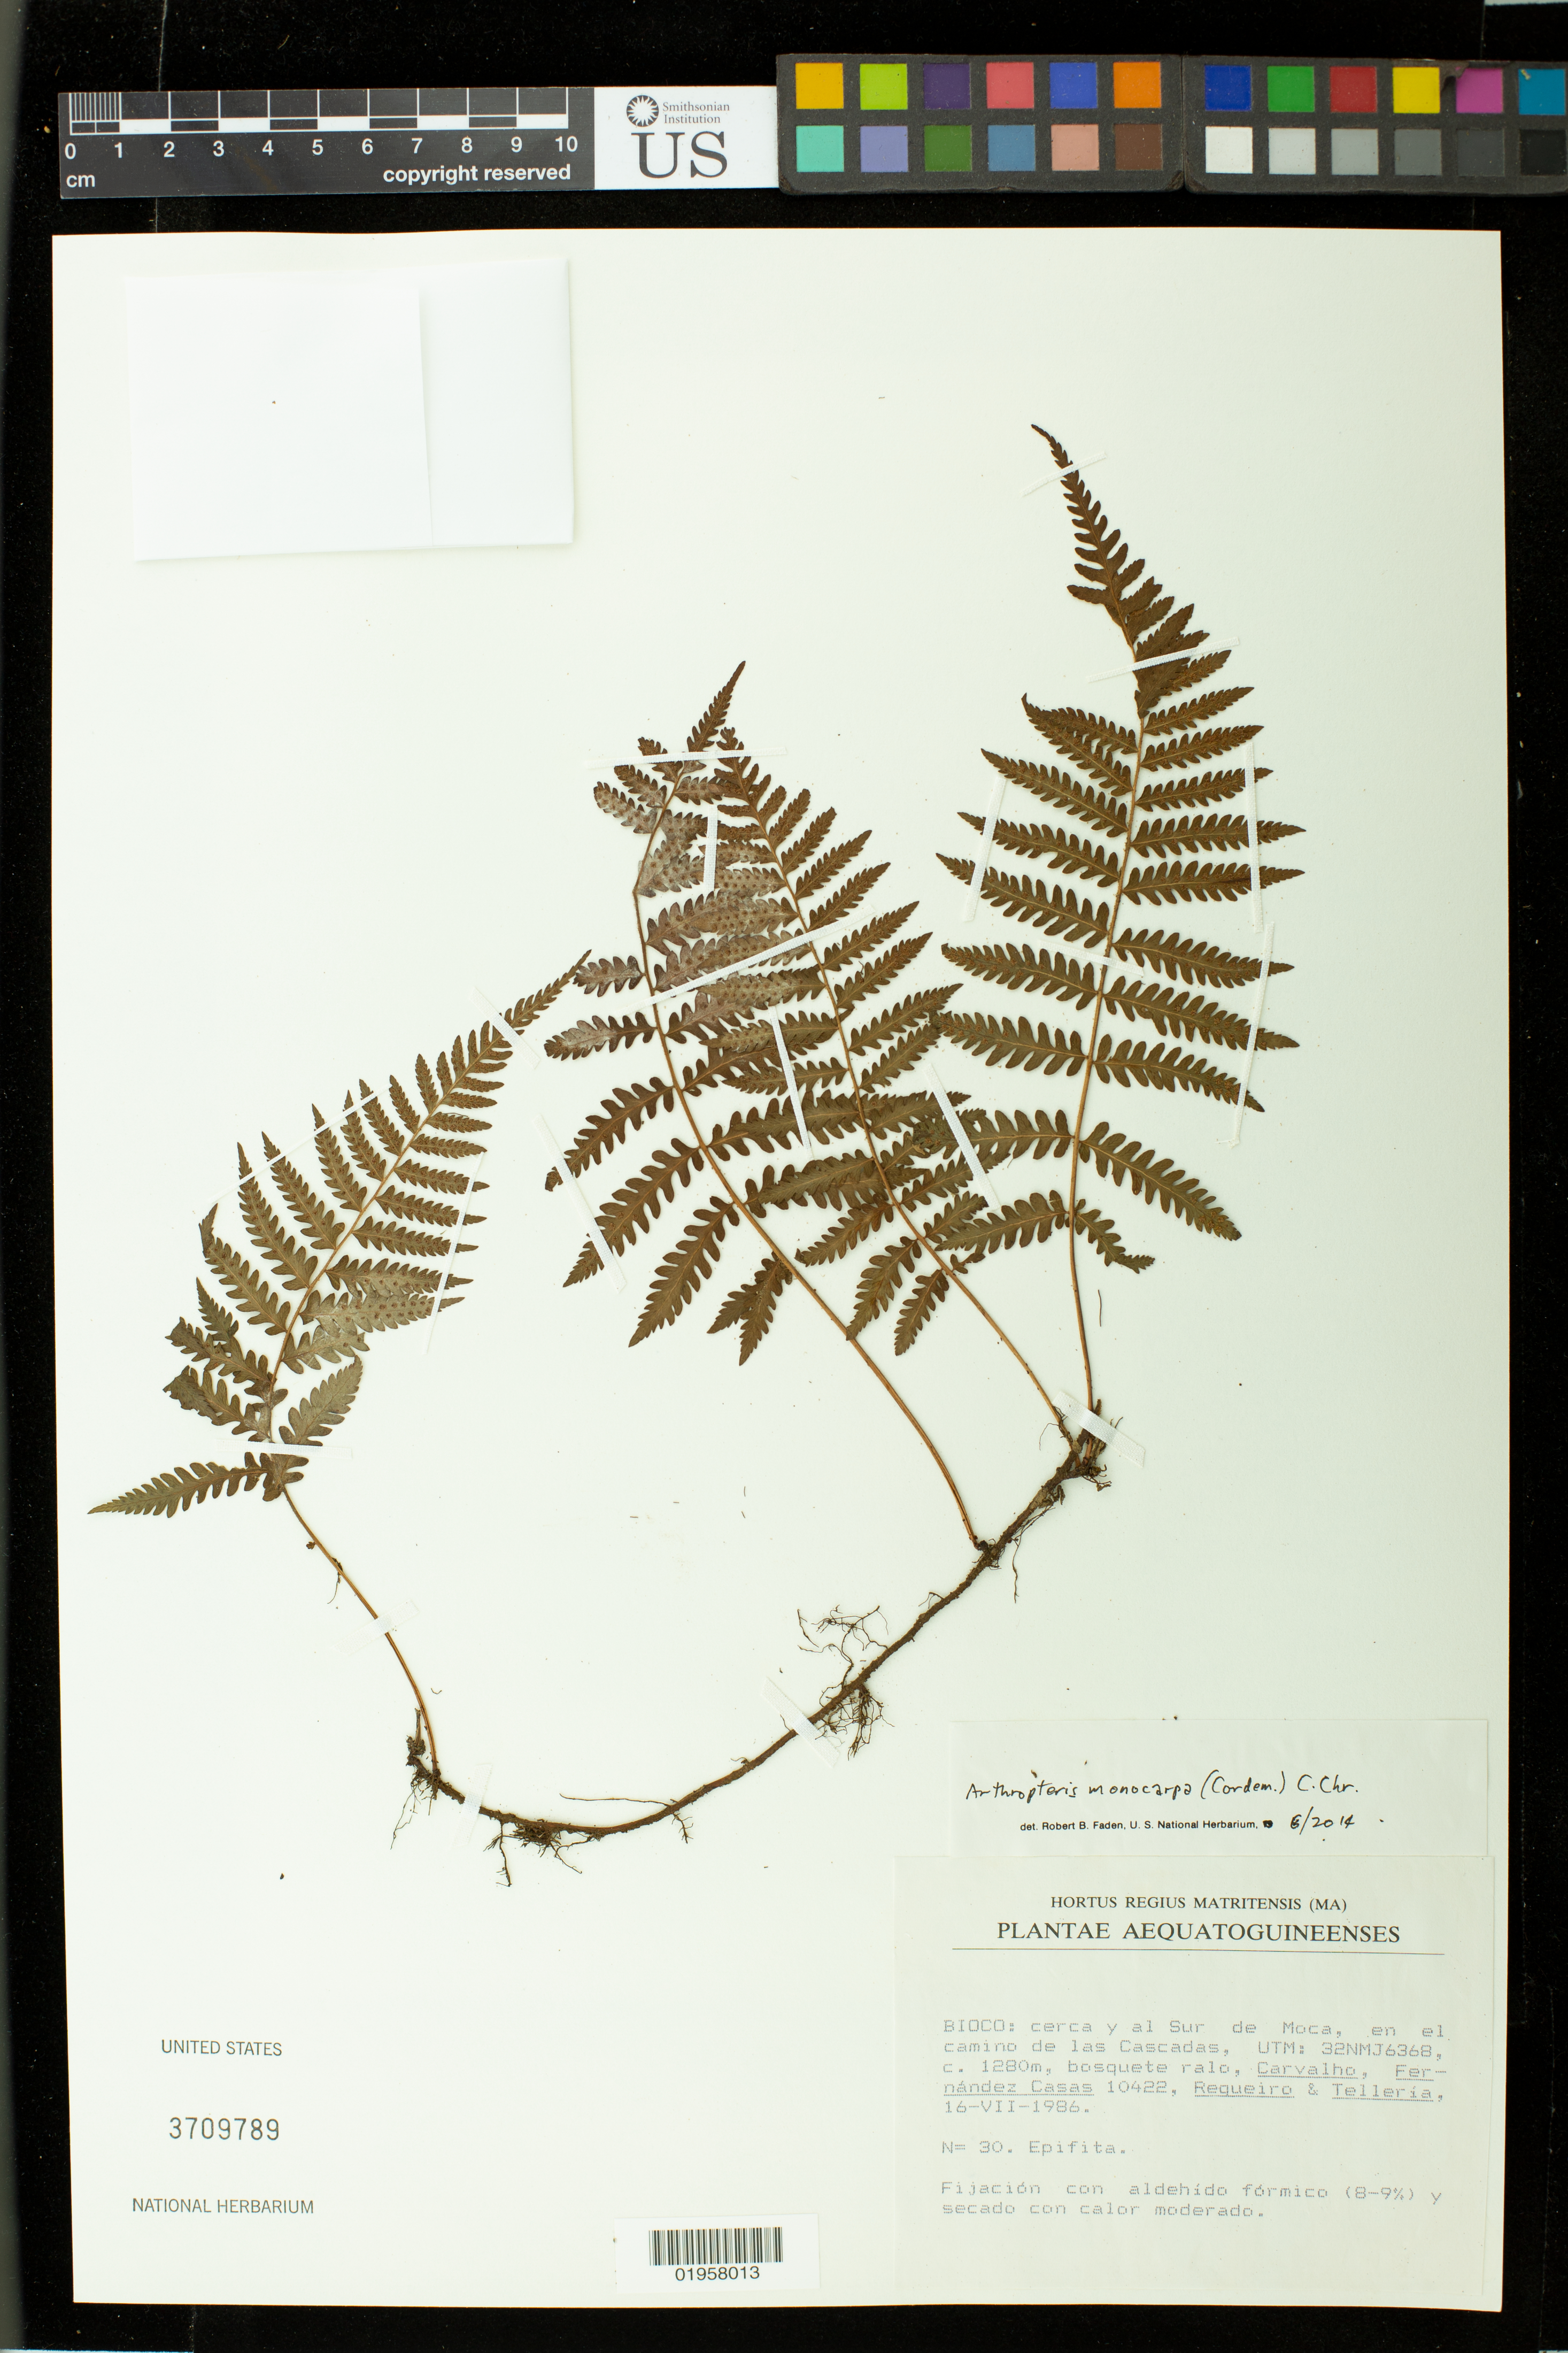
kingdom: Plantae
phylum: Tracheophyta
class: Polypodiopsida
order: Polypodiales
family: Tectariaceae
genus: Arthropteris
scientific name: Arthropteris monocarpa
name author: (Cordem.) C. Chr.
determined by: Faden, Robert B., (US), Smithsonian Institution - National Museum of Natural History (UNITED STATES)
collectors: F. J. Fernández Casas, -- Carvalho, Requeiro, -- & -. Telleria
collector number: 10422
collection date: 1986-07-16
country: Equatorial Guinea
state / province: Bioko Sur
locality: Bioco [Bioko]: cerca y al Sur de Moca, en el camino de las Cascadas, UTM: 32NMJ6368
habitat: Bosquete ralo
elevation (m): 1280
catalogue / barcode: US 3709789